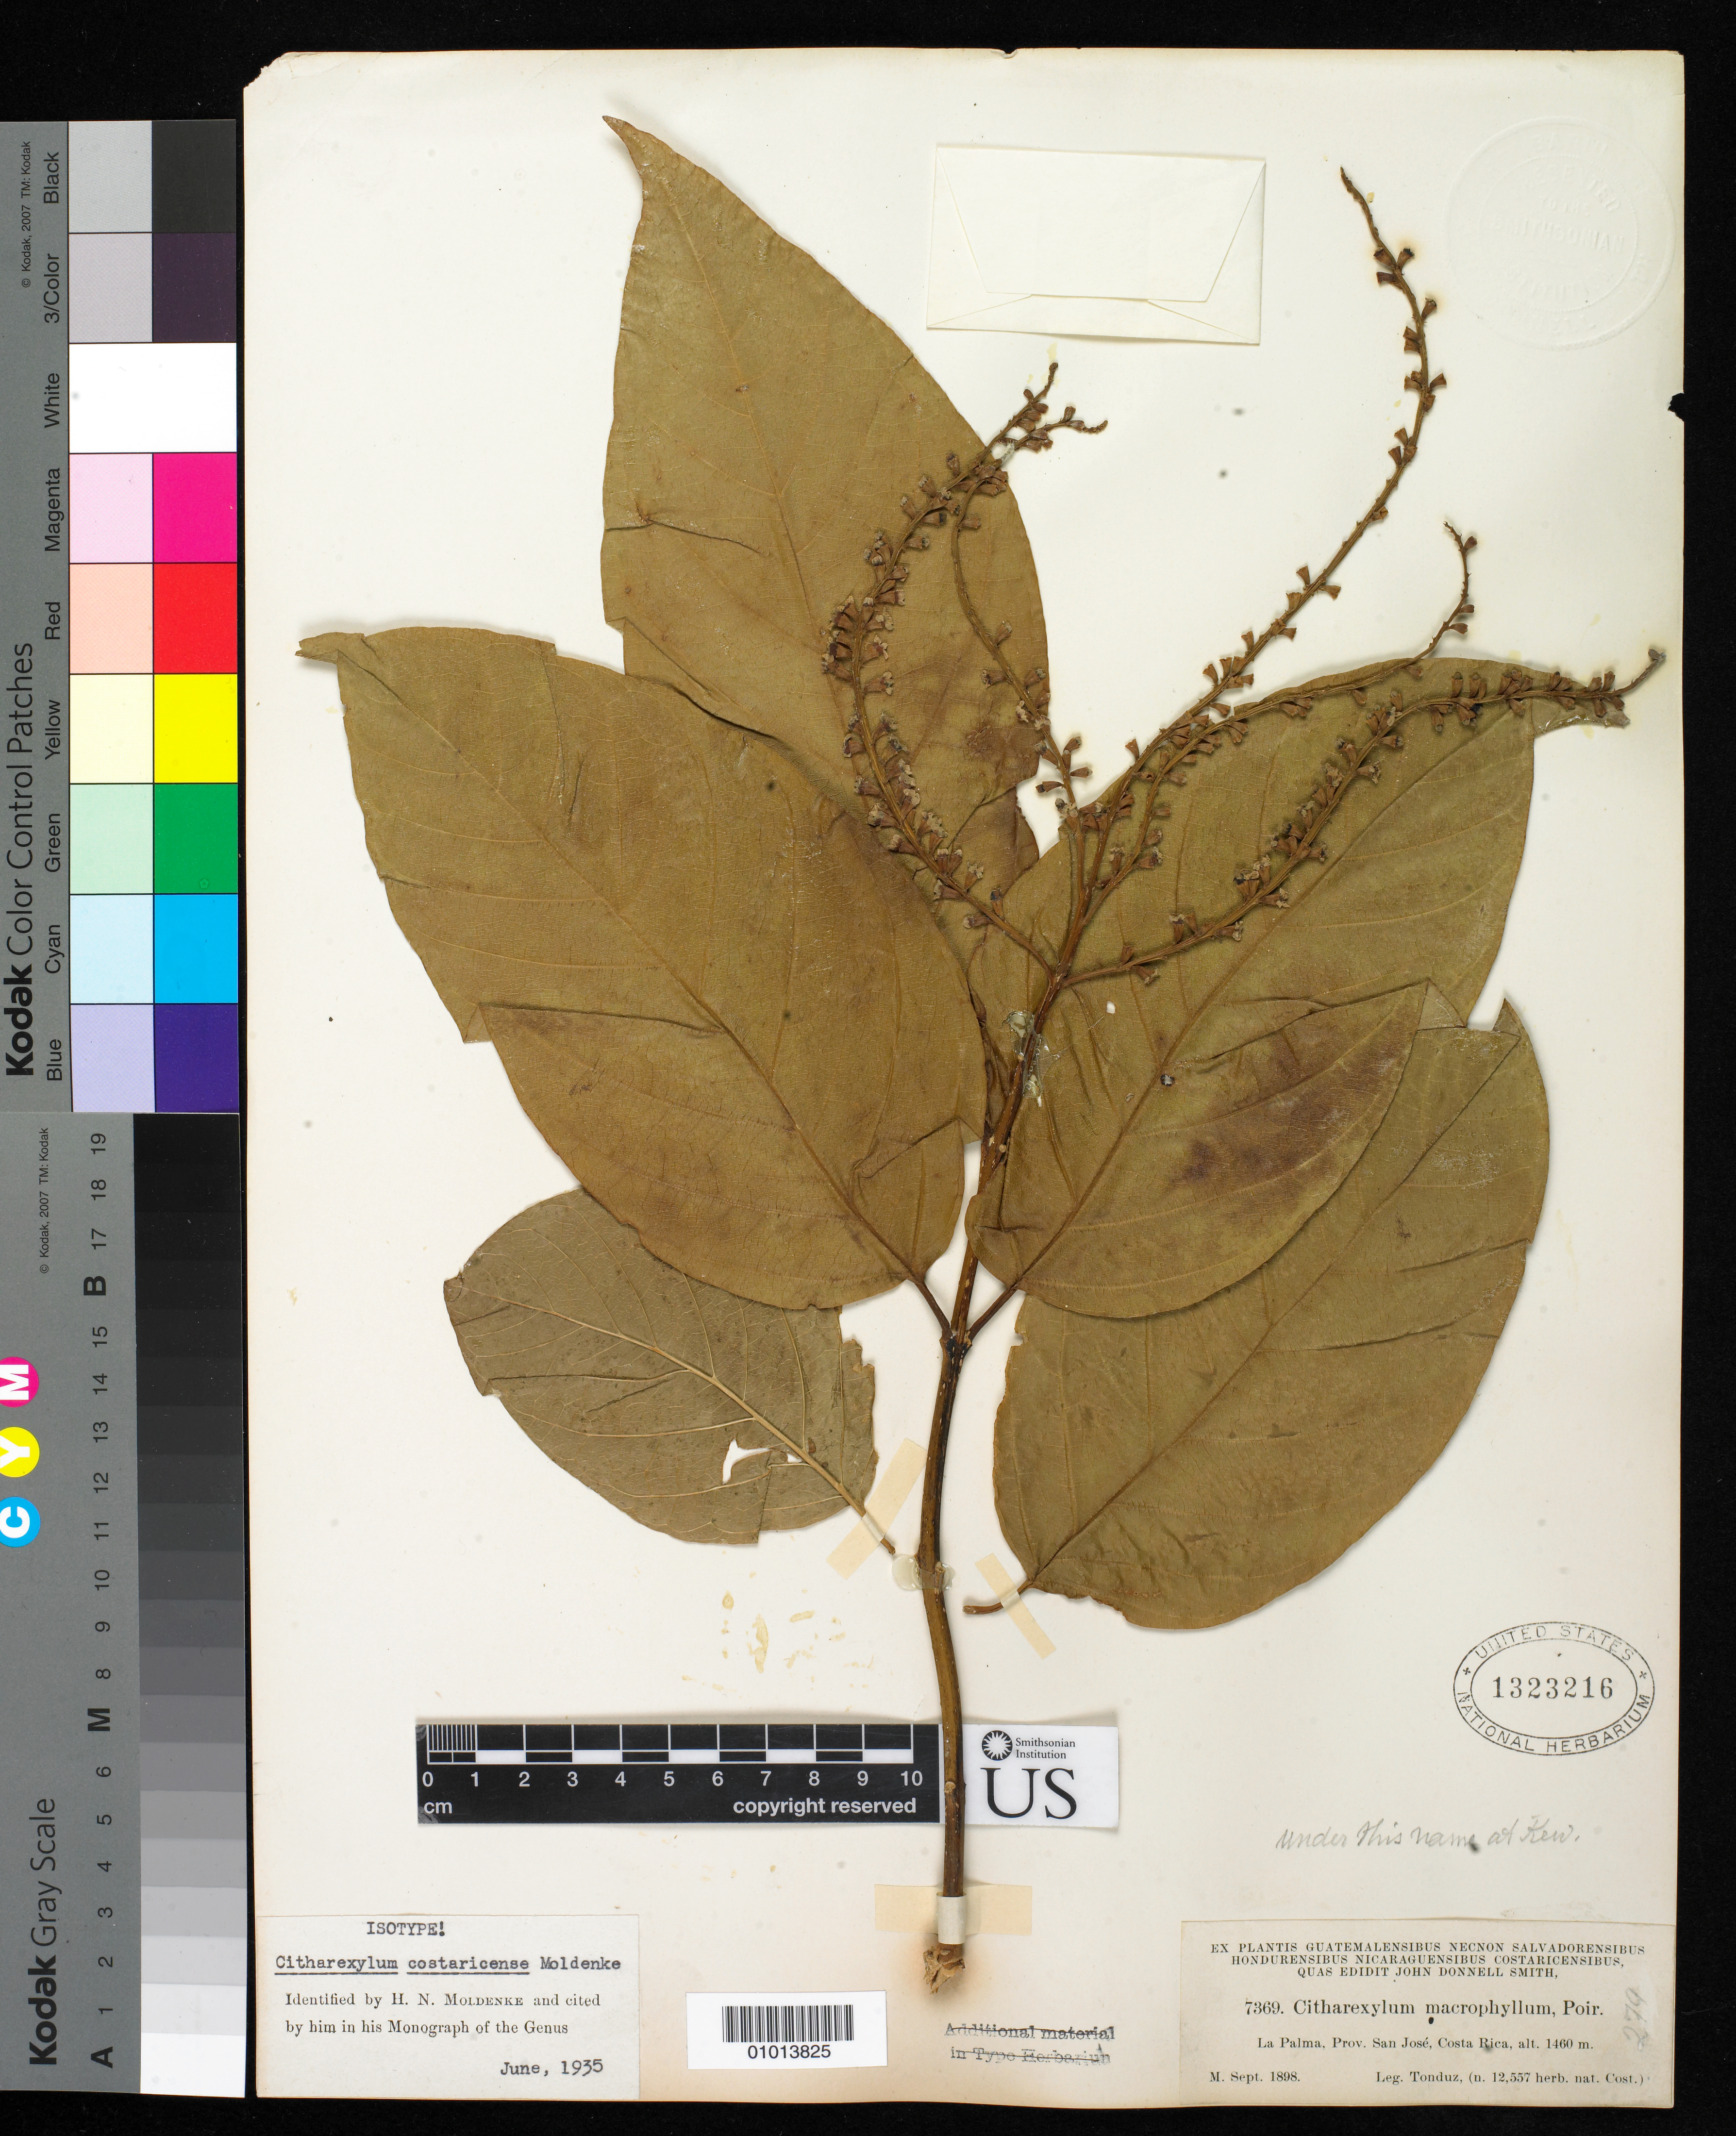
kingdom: Plantae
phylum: Tracheophyta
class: Magnoliopsida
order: Lamiales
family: Verbenaceae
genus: Citharexylum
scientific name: Citharexylum costaricense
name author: Moldenke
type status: Isotype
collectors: A. Tonduz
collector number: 7369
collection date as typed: Sep 1898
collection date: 1898-09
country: Costa Rica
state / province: San José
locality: La Palma.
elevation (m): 1460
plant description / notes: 7369=Tonduz 12557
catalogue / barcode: US 1323216